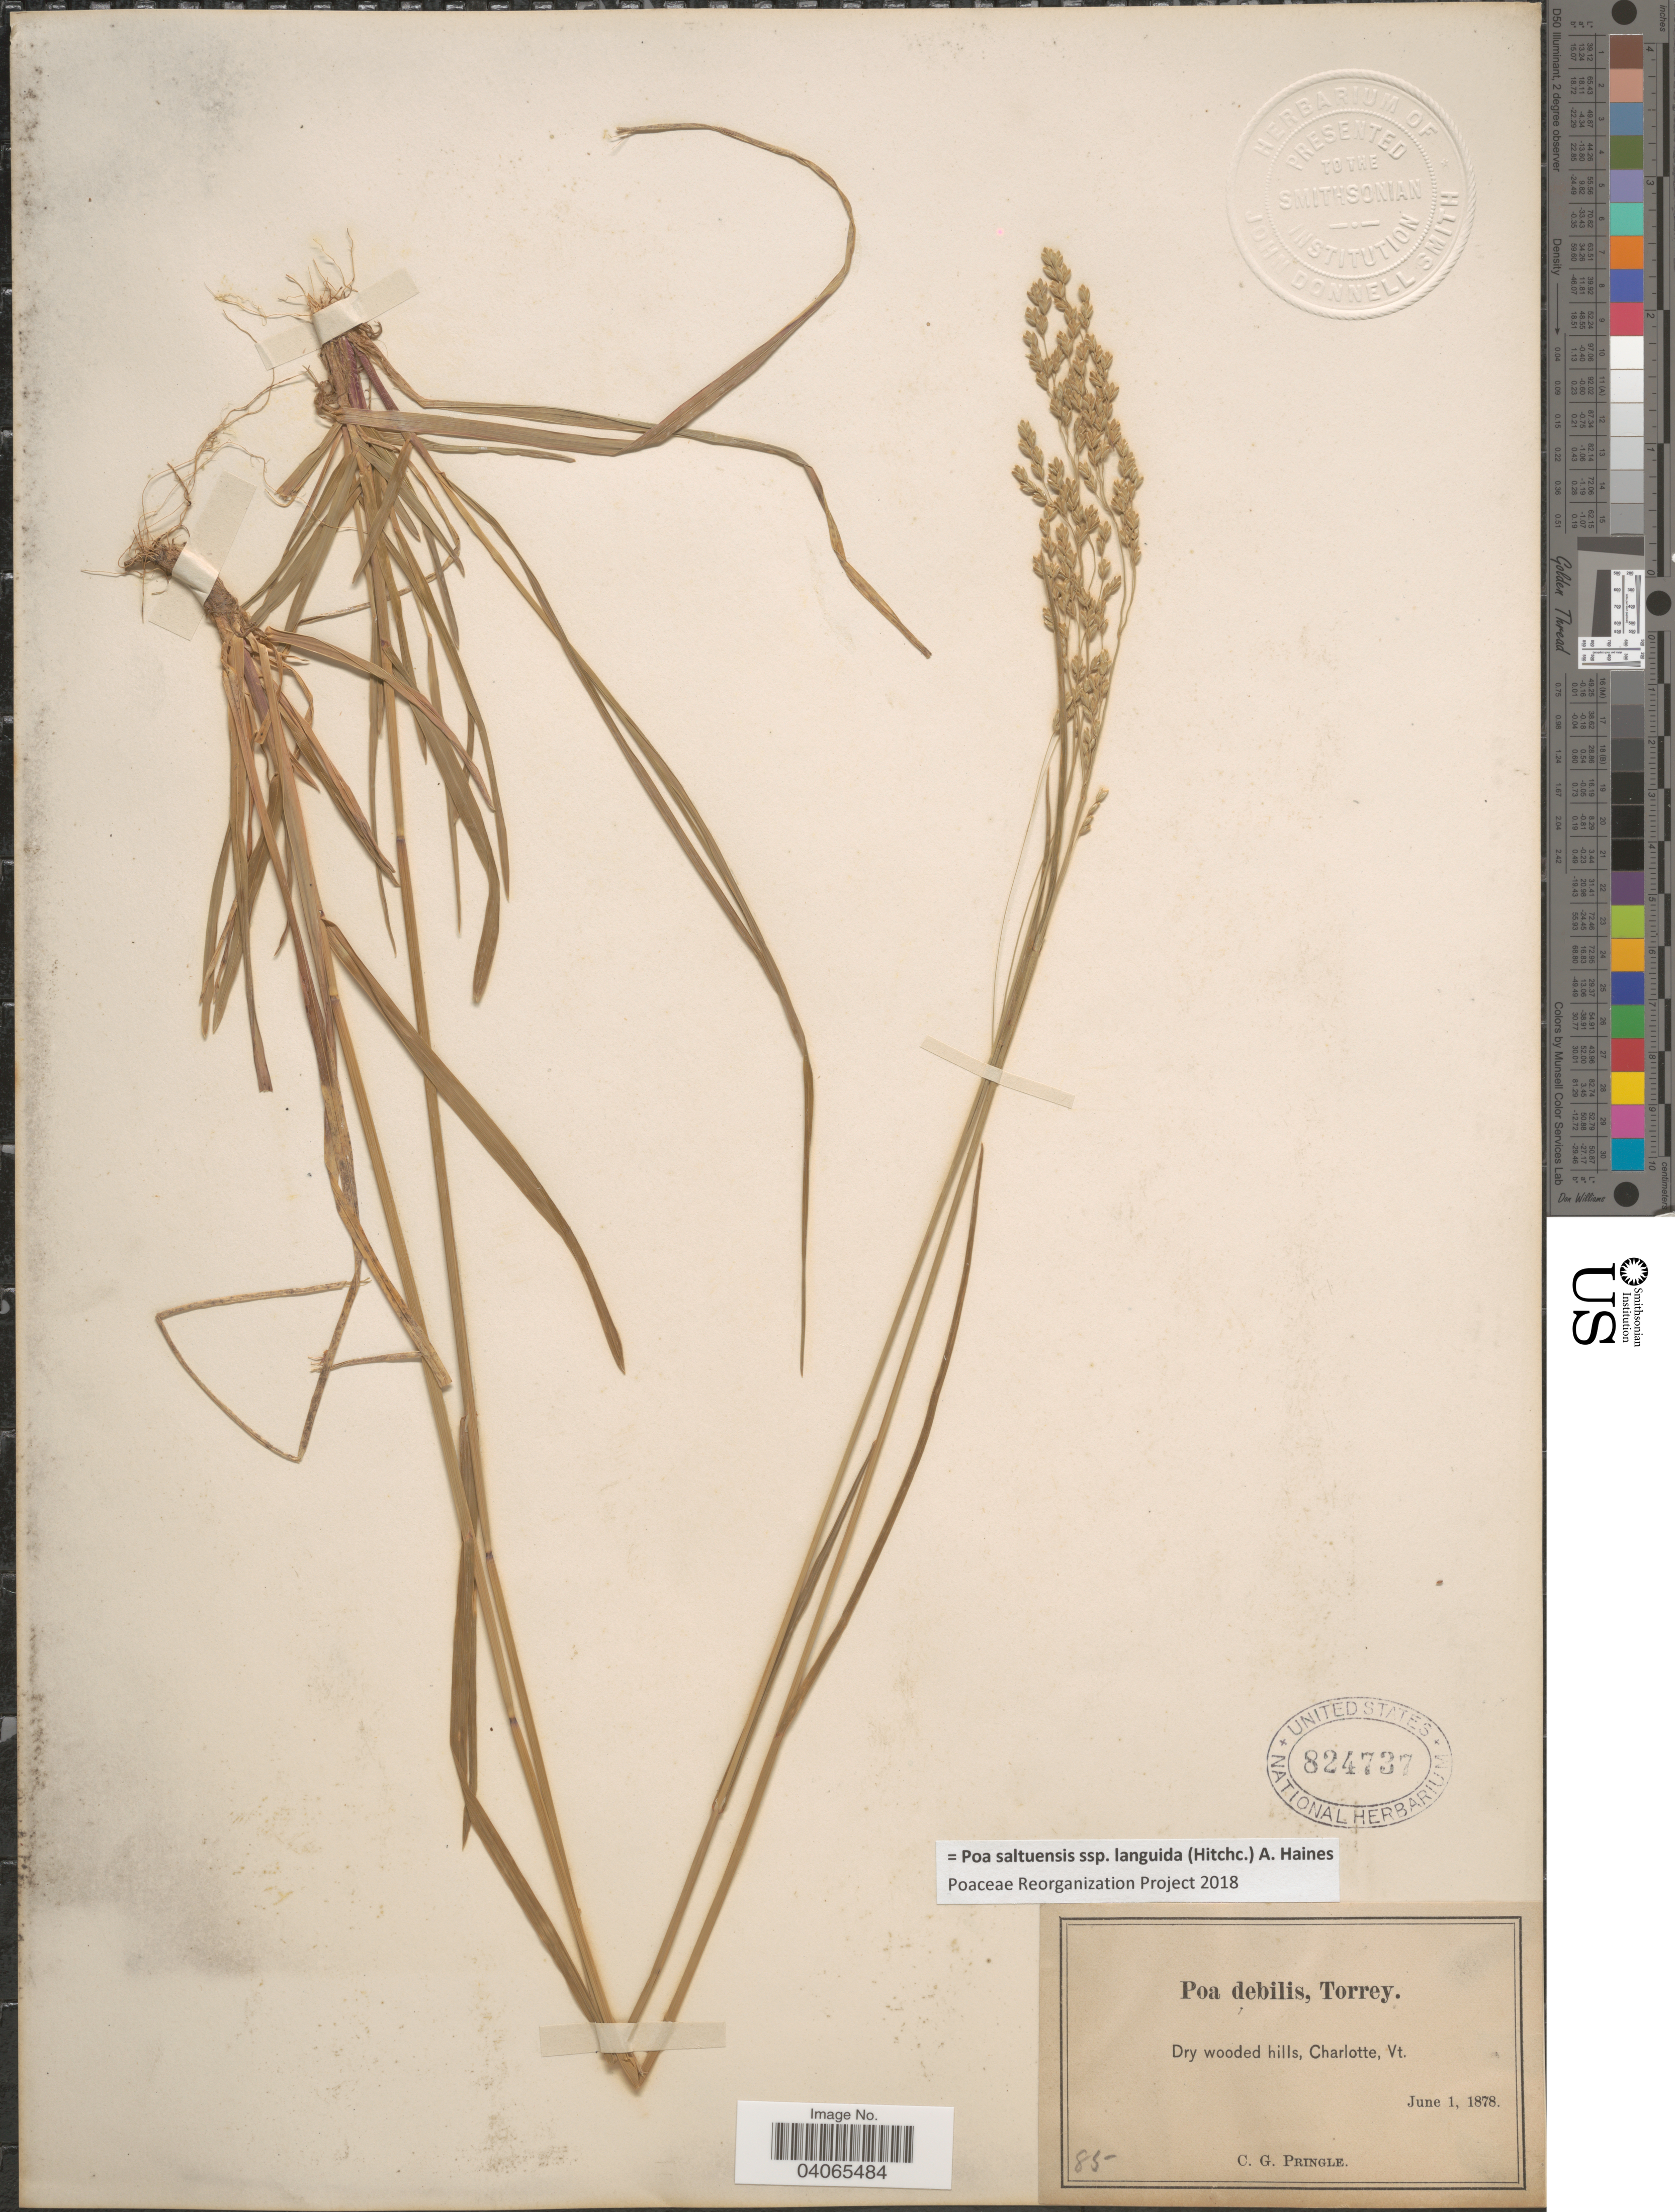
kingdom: Plantae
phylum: Tracheophyta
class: Liliopsida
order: Poales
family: Poaceae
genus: Poa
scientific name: Poa saltuensis subsp. languida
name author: (Hitchc.) A. Haines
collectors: C. G. Pringle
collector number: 85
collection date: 1878-06-01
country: United States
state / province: Vermont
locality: Dry wooded hills, Charlotte.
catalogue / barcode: US 824737